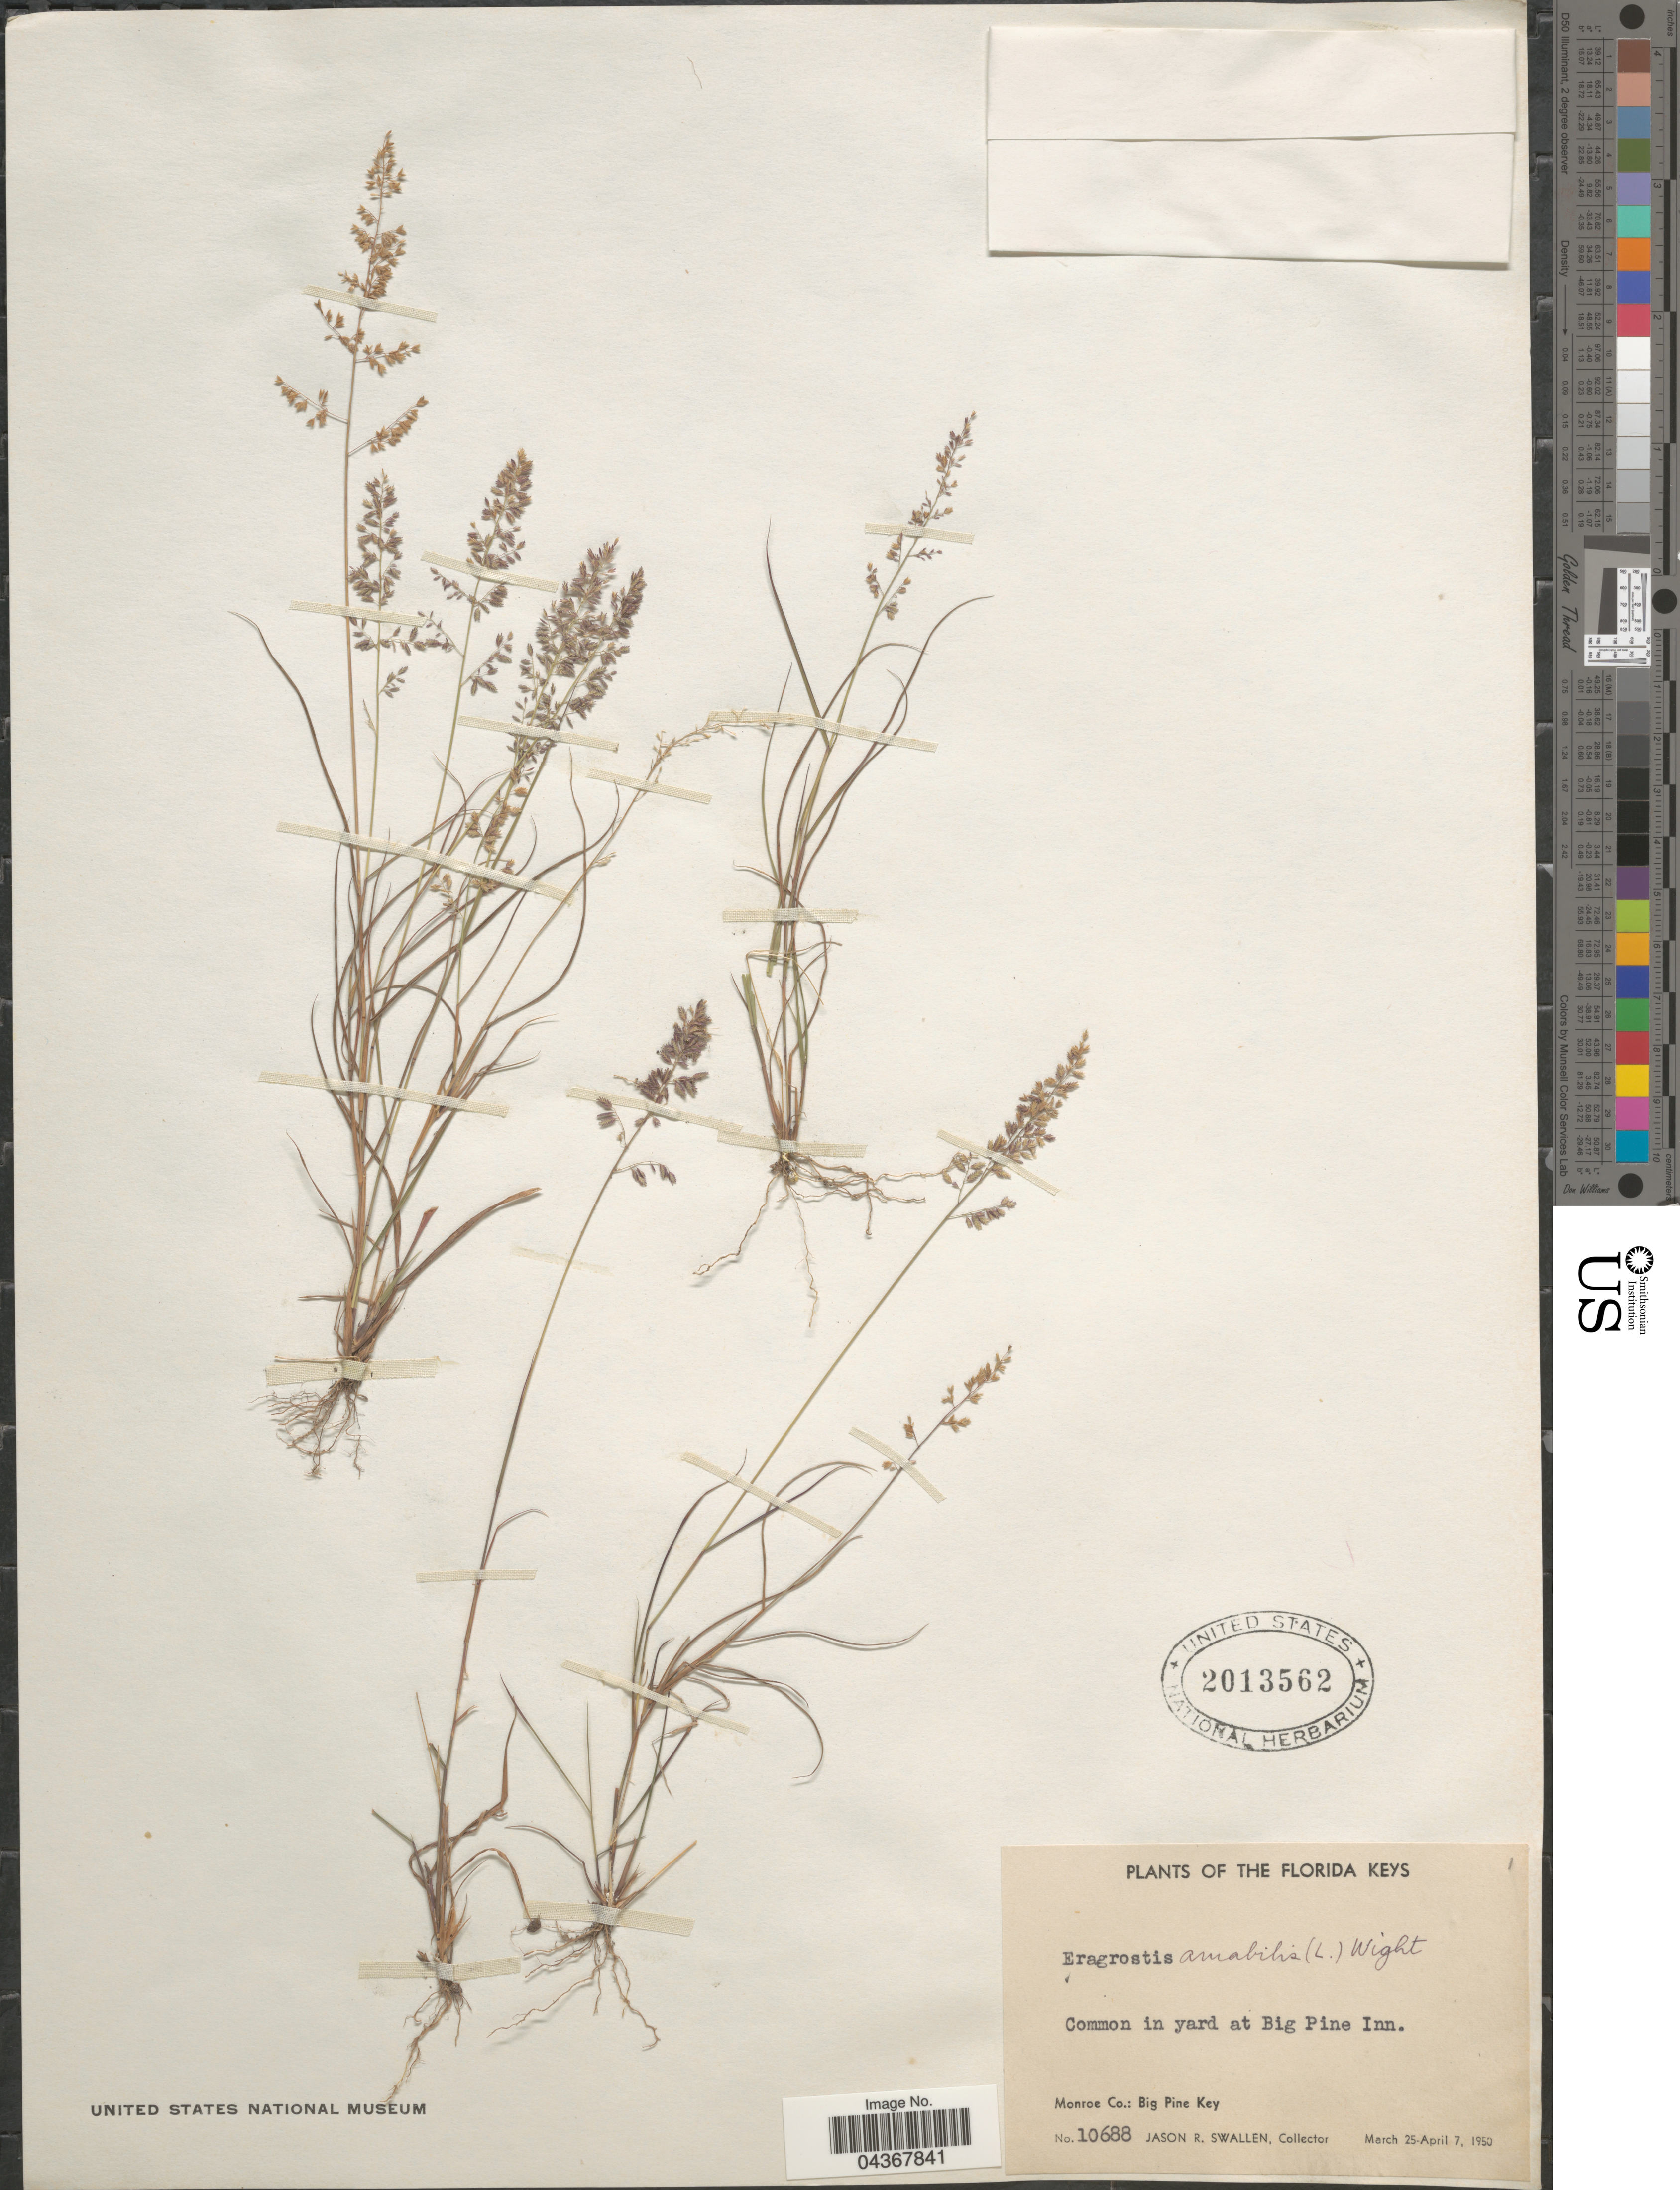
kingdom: Plantae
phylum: Tracheophyta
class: Liliopsida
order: Poales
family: Poaceae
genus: Eragrostis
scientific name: Eragrostis ciliaris var. laxa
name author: Kuntze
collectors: J. R. Swallen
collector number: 10688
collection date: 1950-03-25/1950-04-07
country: United States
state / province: Florida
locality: The Florida Keys. Common in yard at Big Pine Inn. Monroe Co.: Big Pine Key.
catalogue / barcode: US 2013562